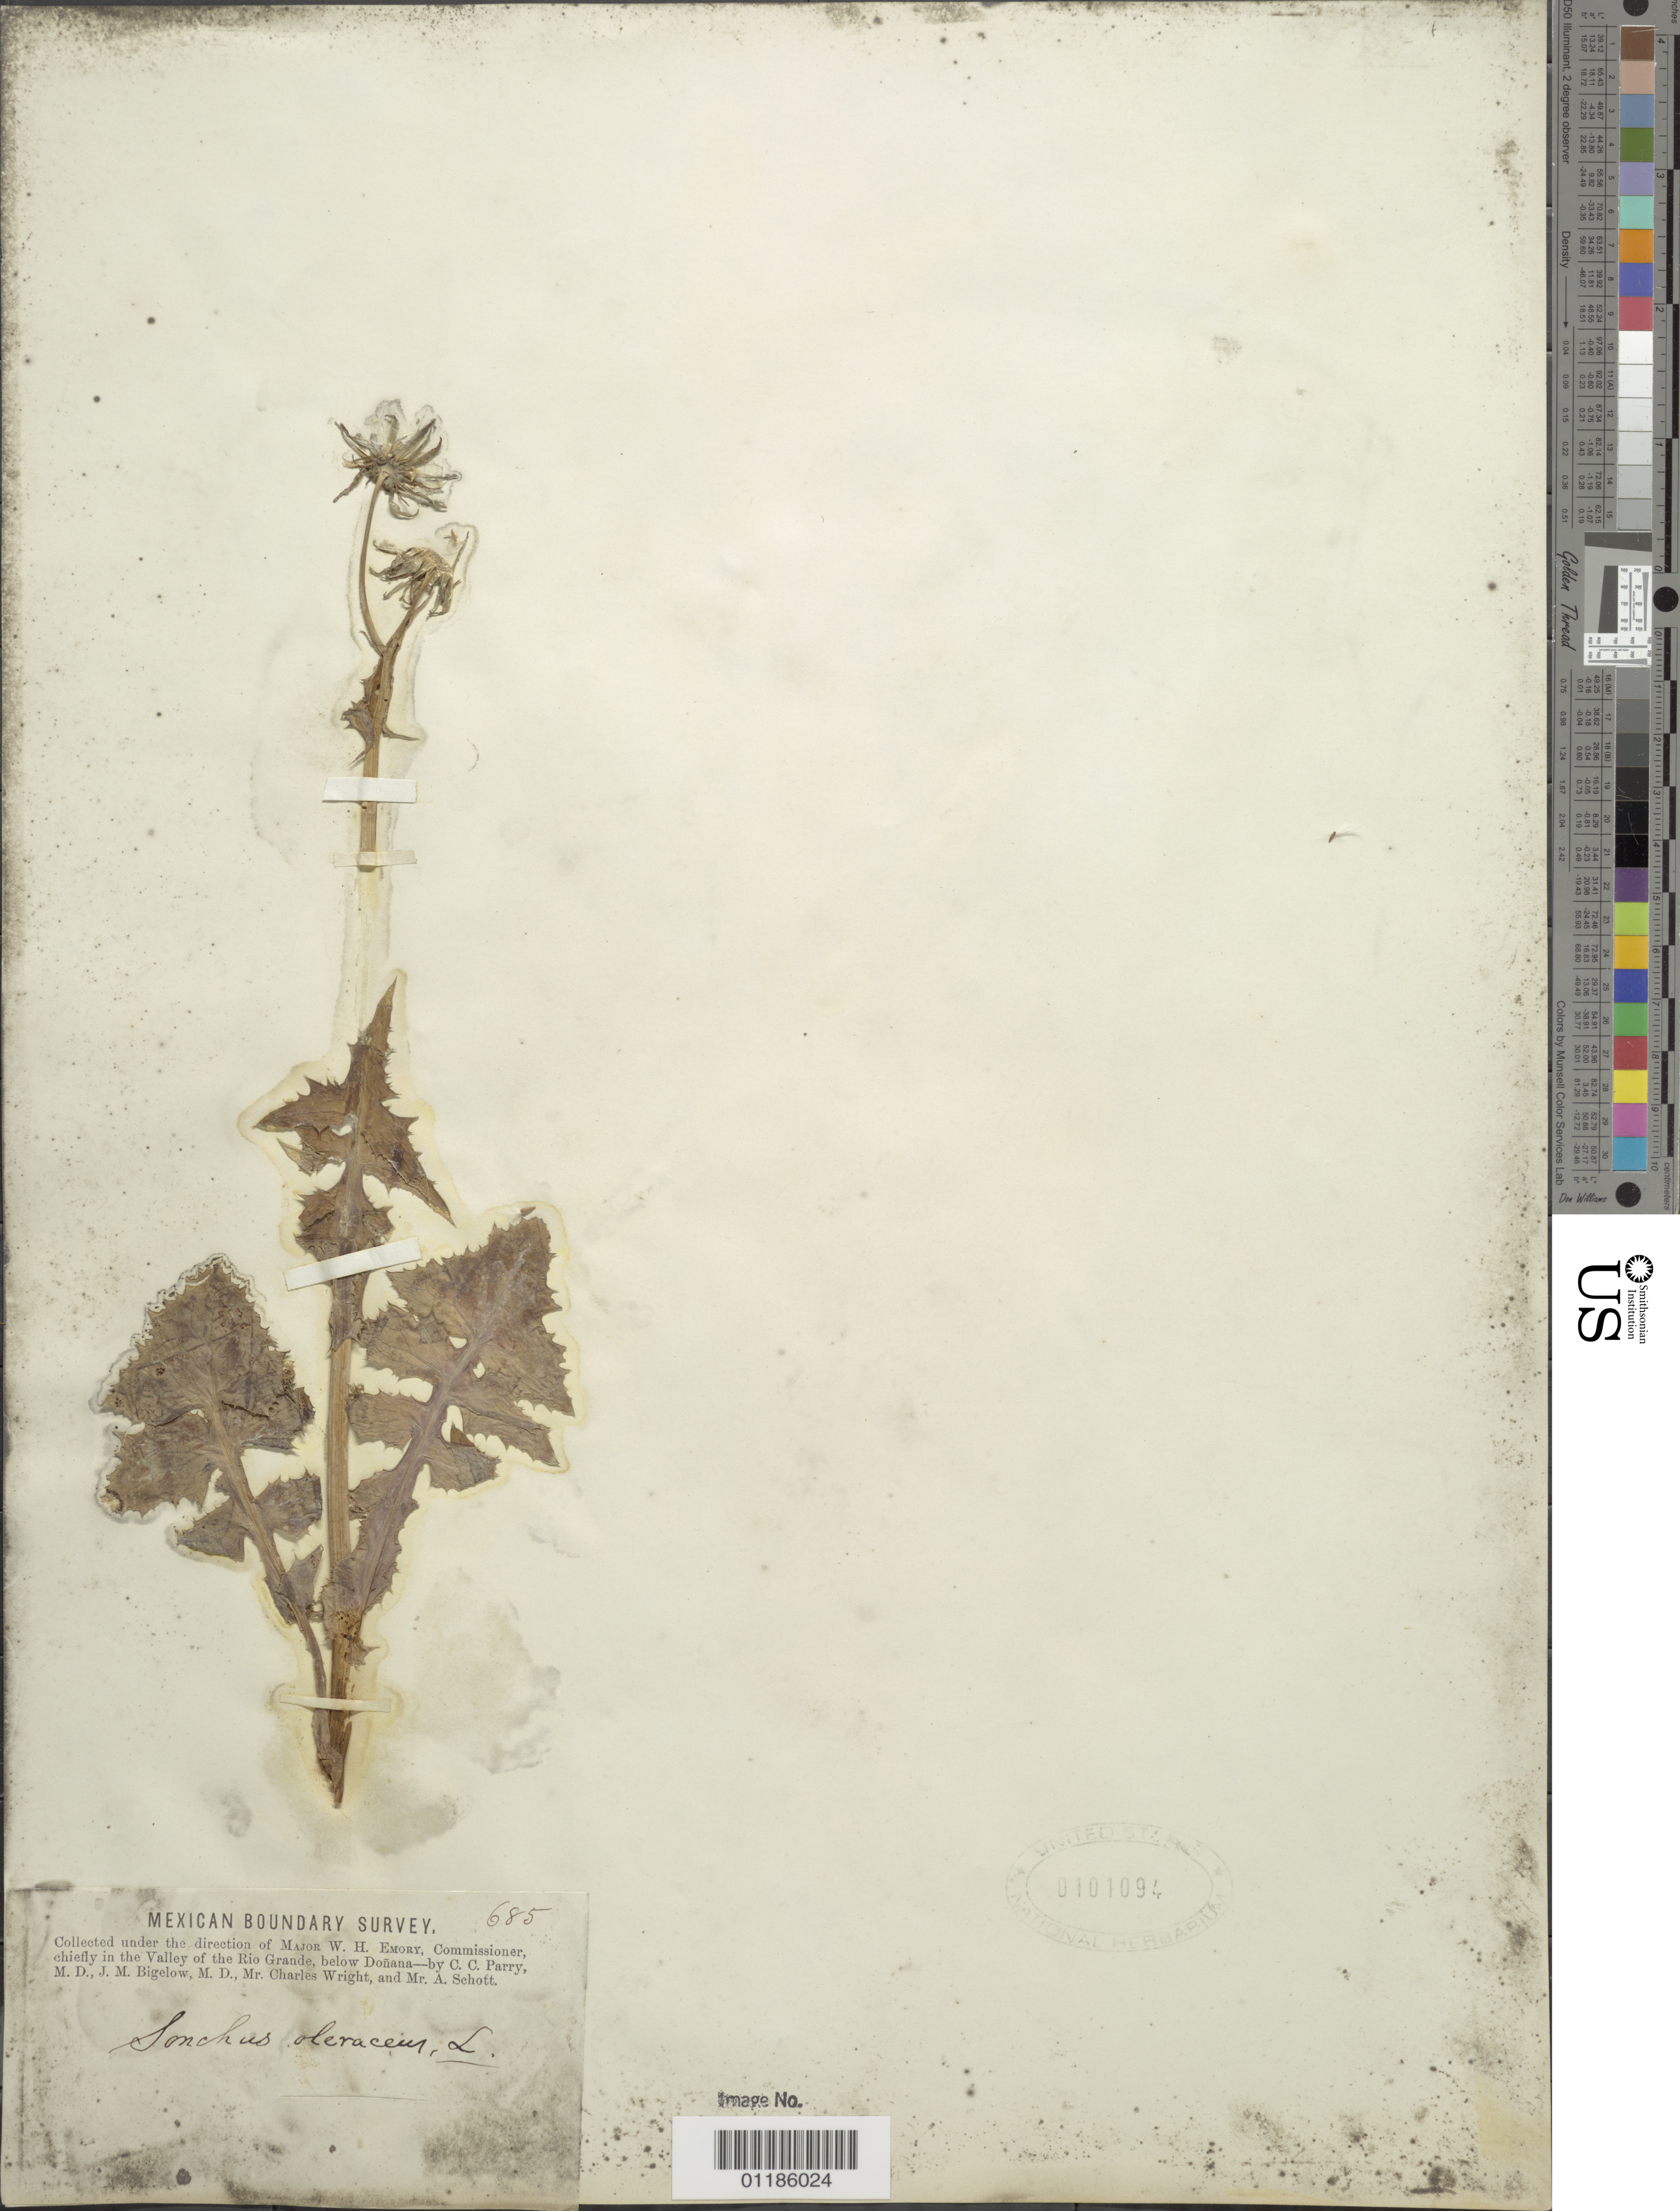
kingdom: Plantae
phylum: Tracheophyta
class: Magnoliopsida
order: Asterales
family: Asteraceae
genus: Sonchus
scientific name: Sonchus oleraceus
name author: L.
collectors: C. C. Parry, J. M. Bigelow, C. Wright & A. C. V. Schott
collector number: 685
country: United States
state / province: New Mexico / Texas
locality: Valley of the Rio Grande, below Doñana.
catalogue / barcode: US 101094